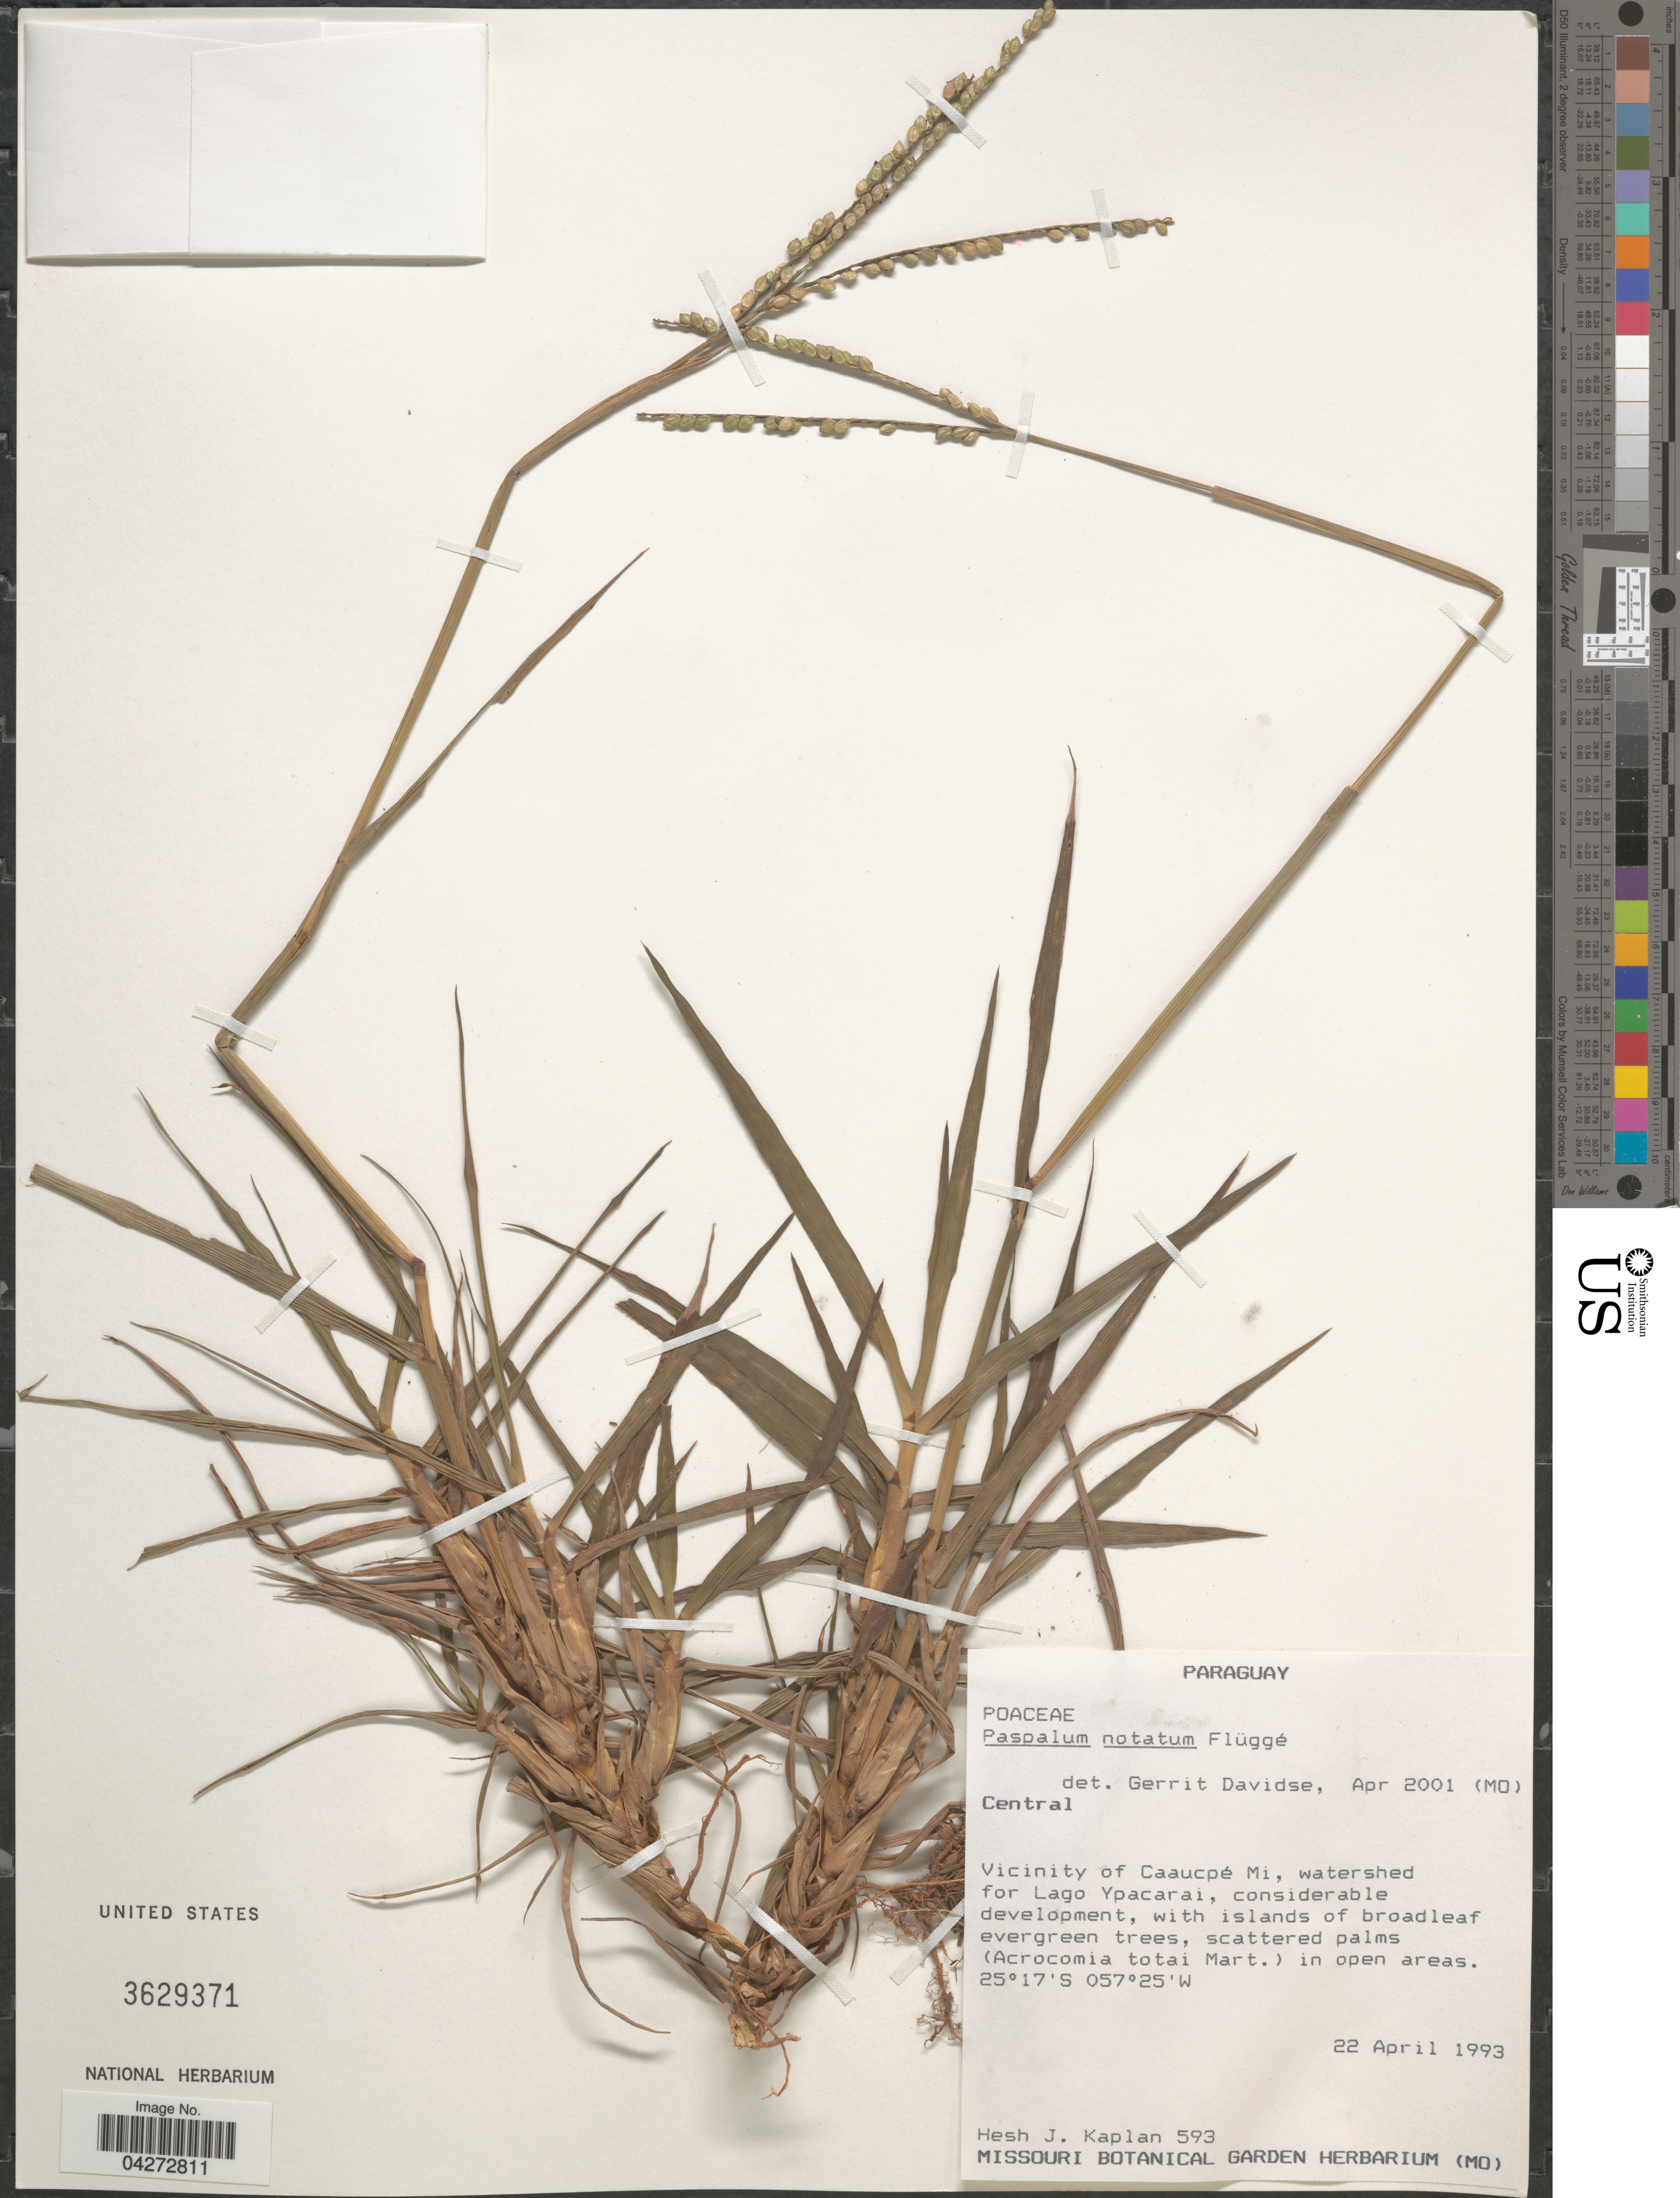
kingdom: Plantae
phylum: Tracheophyta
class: Liliopsida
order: Poales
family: Poaceae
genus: Paspalum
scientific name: Paspalum notatum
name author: Flüggé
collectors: H. Kaplan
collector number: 593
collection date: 1993-04-22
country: Paraguay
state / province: Central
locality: Central. Vicinity of Caaucpé Mi, watershed for Lago Ypacarai.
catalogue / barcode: US 3629371